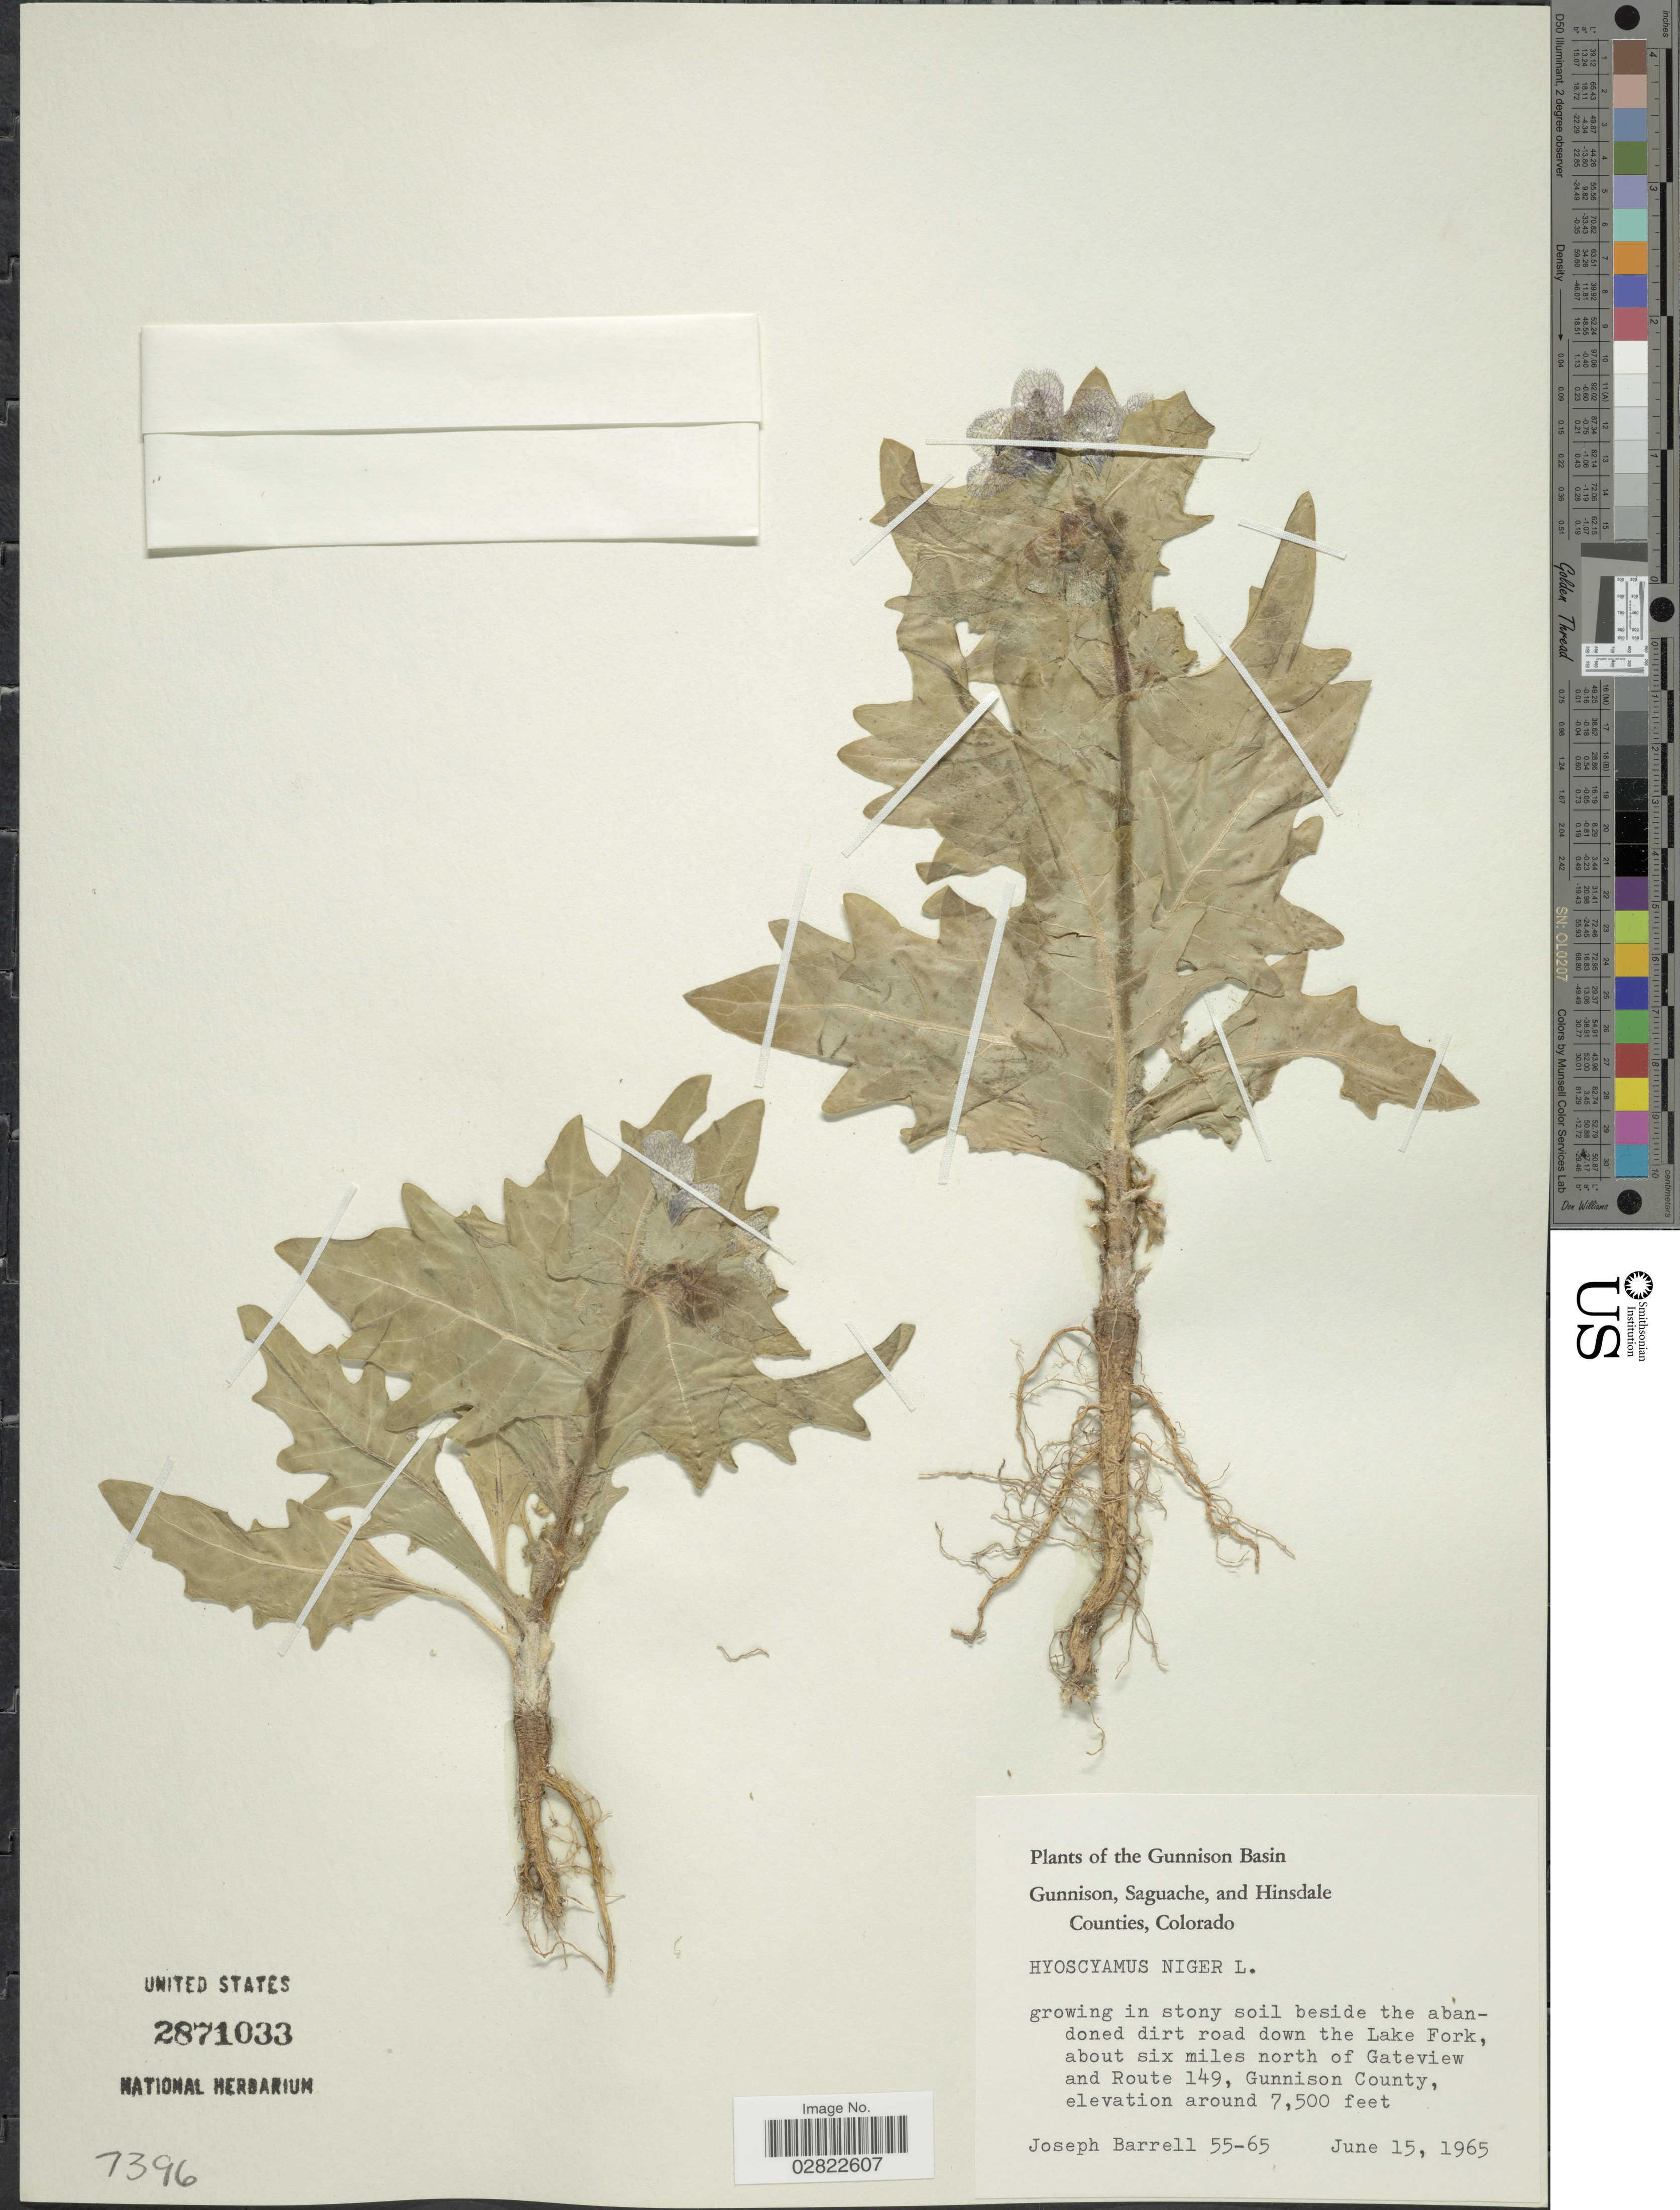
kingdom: Plantae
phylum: Tracheophyta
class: Magnoliopsida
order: Solanales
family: Solanaceae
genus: Hyoscyamus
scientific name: Hyoscyamus niger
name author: L.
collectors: J. Barrell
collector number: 55-65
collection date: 1965-06-15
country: United States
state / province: Colorado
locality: Gunnison Basin, growing in stony soil beside the abandoned dirt road down the Lake Fork, about six miles north of Gateview and Route 149, Gunnison County.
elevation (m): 2286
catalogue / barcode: US 2871033